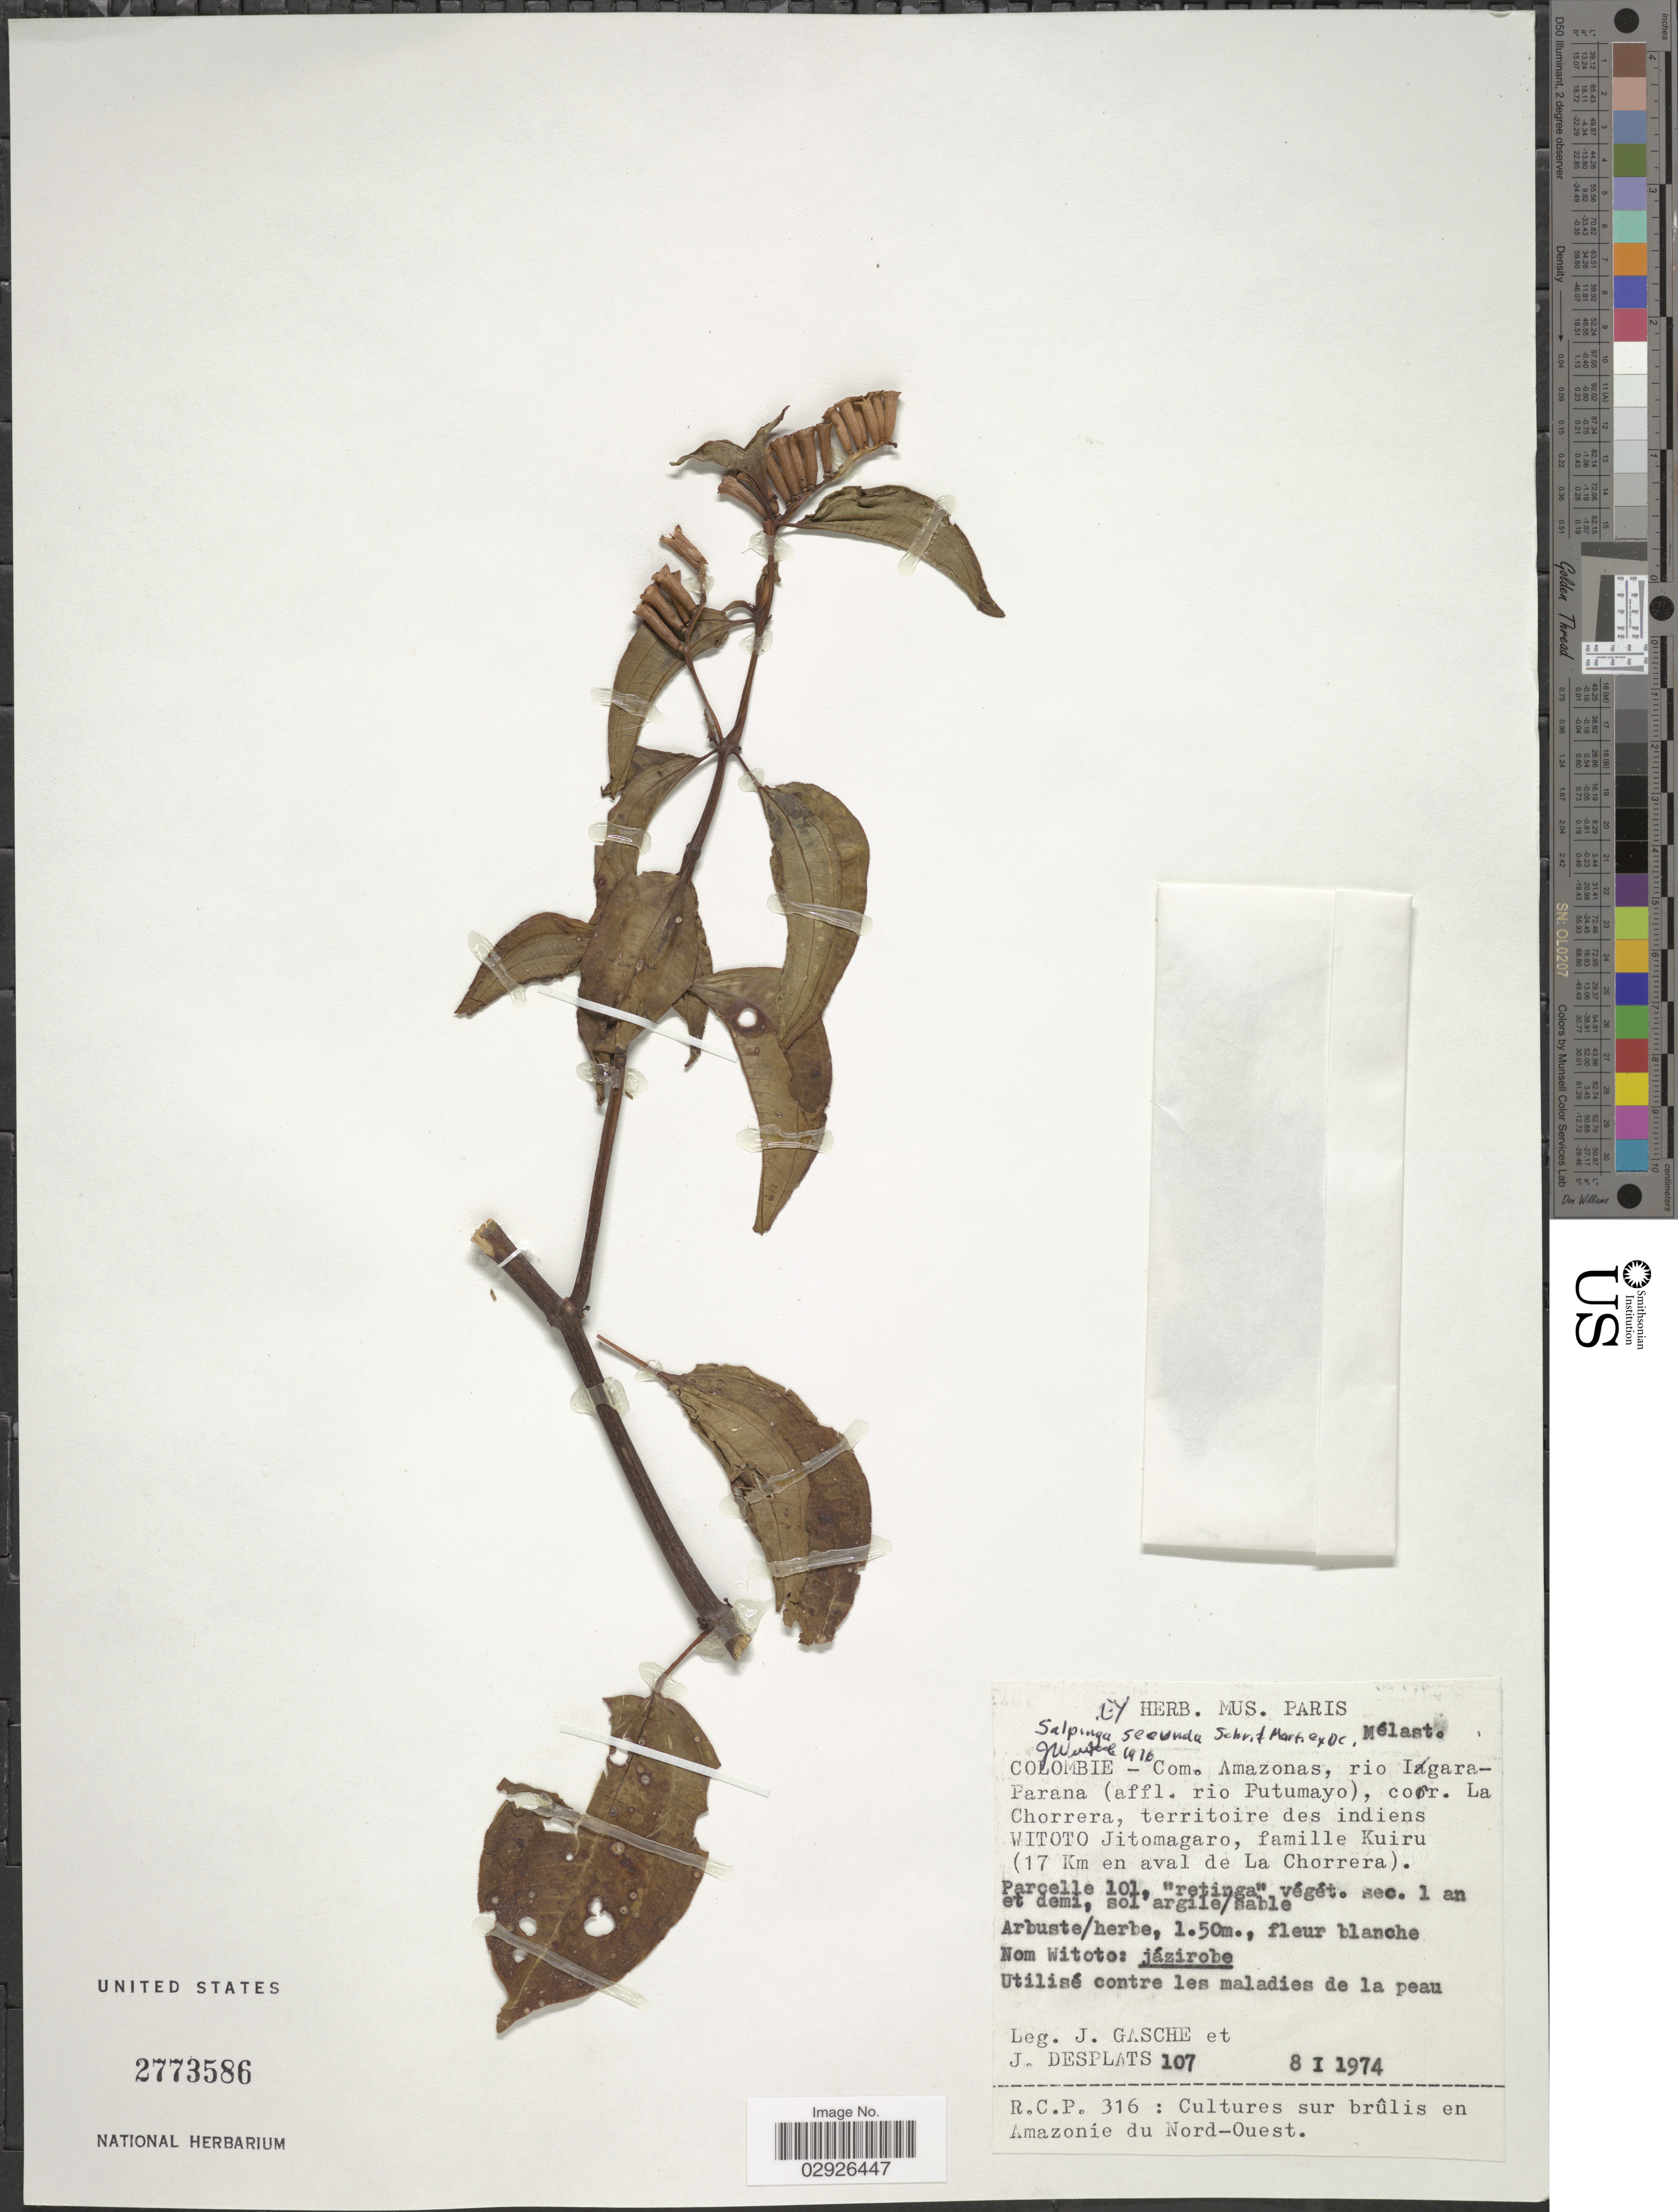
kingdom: Plantae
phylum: Tracheophyta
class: Magnoliopsida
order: Myrtales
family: Melastomataceae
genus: Salpinga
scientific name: Salpinga secunda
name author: Schrank & Mart. ex DC.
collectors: J. Gasche & J. Desplats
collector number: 107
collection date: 1974-01-08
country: Colombia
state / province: Amazônas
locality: Com. Amazonas, rio Igara-Parana (affl. rio Putumayo), corr. La Chorrera, territoire des indiens Witoto Jitomagaro, famille Kuiru (17 Km en aval de La Chorrera).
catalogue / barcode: US 2773586